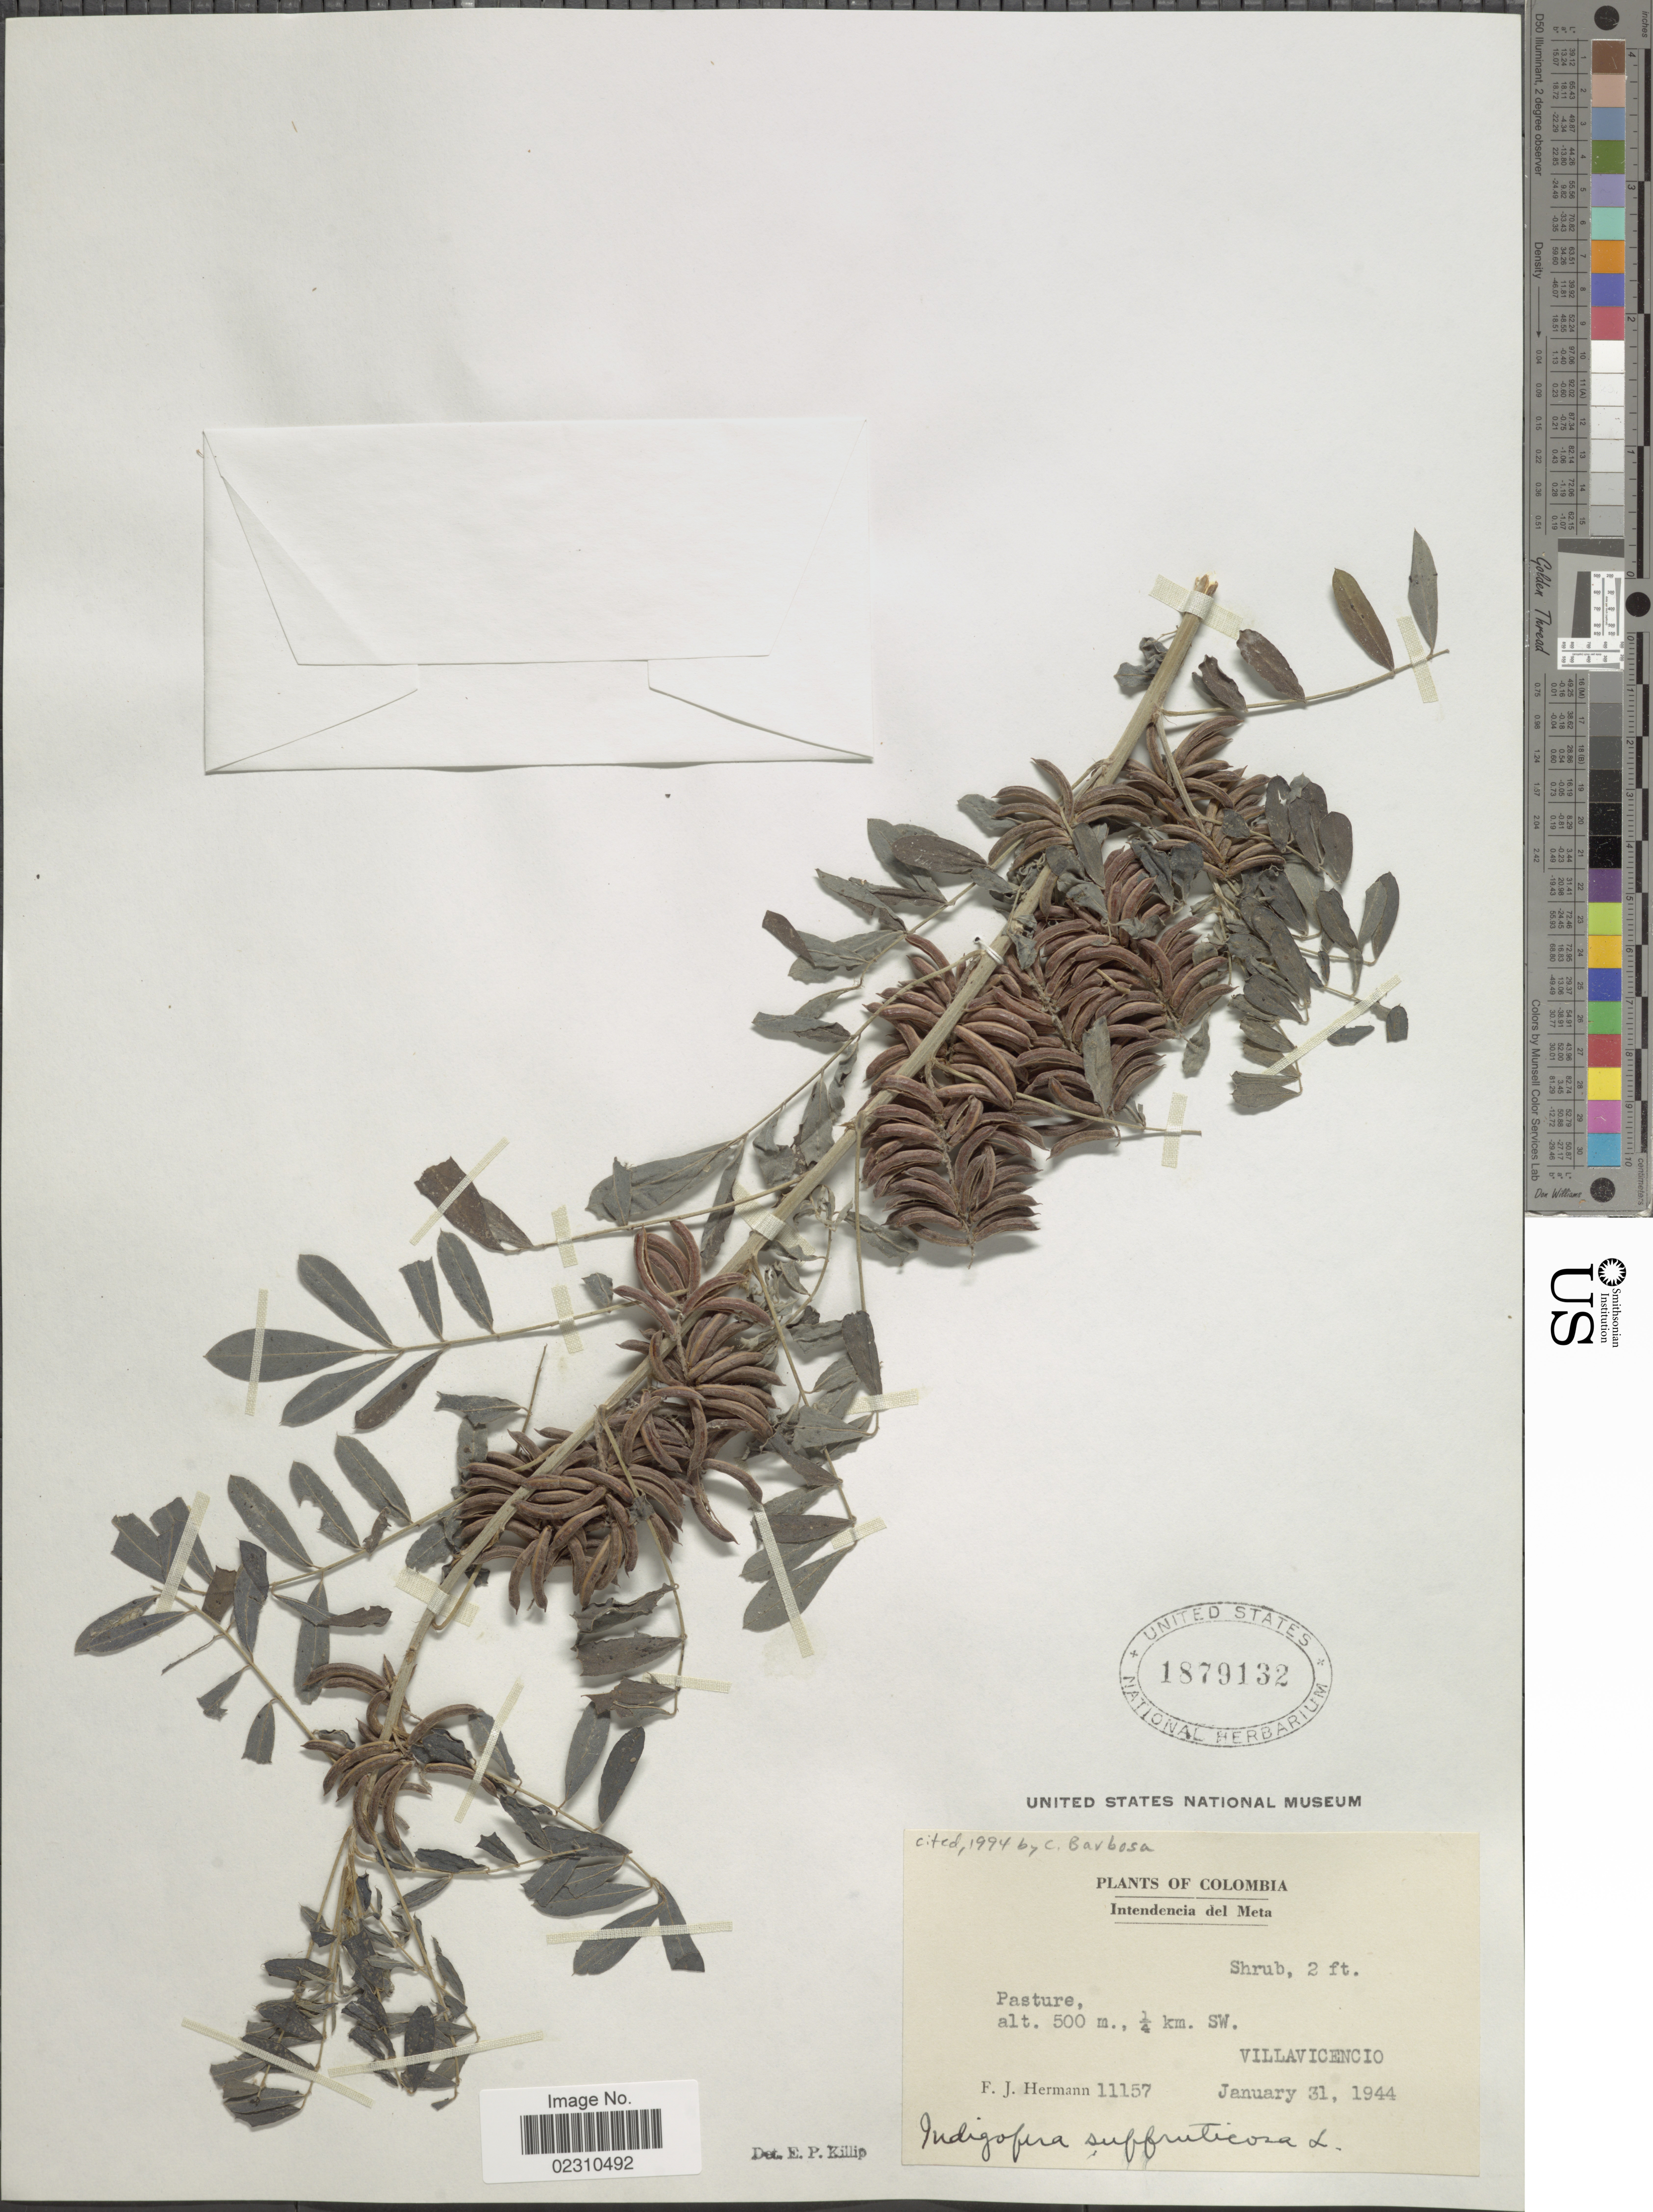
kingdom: Plantae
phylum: Tracheophyta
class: Magnoliopsida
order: Fabales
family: Fabaceae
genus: Indigofera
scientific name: Indigofera suffruticosa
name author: Mill.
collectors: F. J. Hermann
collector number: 11157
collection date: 1944-01-31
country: Colombia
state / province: Meta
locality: Intendenzia del Meta.¼ km. SW. Villavicencio .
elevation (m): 500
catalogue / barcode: US 1879132